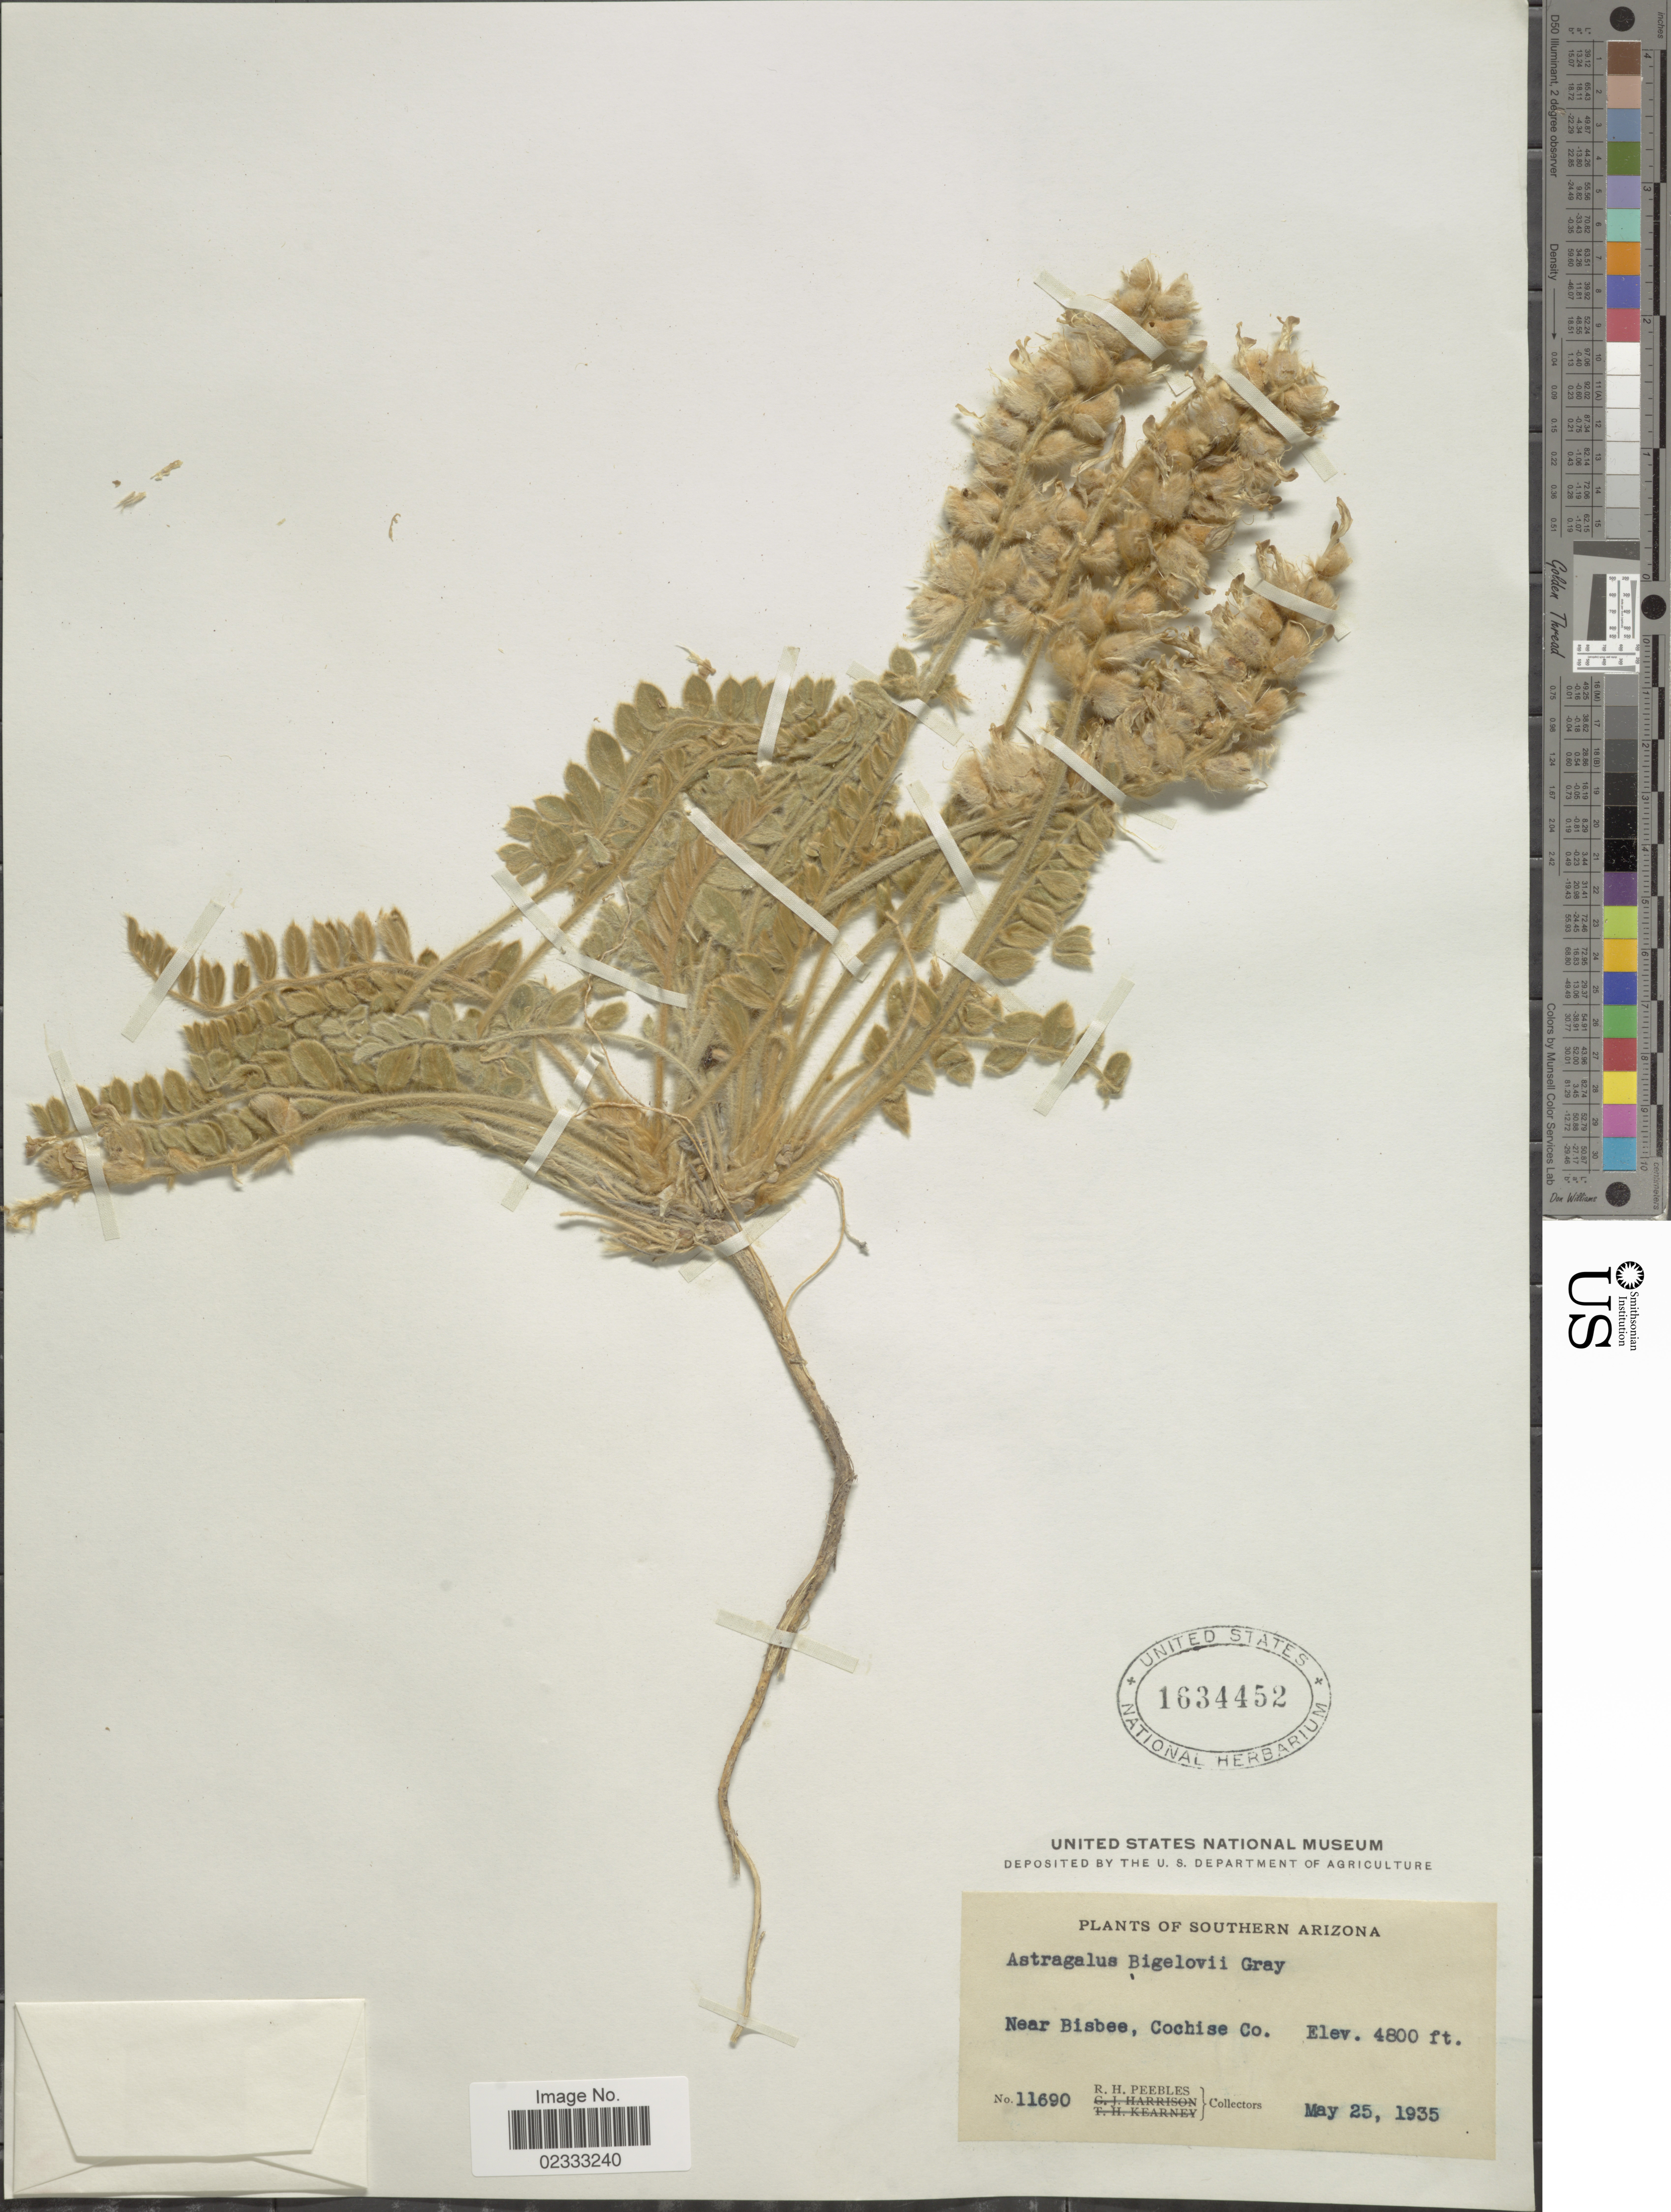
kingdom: Plantae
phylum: Tracheophyta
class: Magnoliopsida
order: Fabales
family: Fabaceae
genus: Astragalus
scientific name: Astragalus mollissimus var. bigelovii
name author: (A. Gray) Barneby ex B.L. Turner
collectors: R. H. Peebles & H. Fulton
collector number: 11690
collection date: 1935-05-25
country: United States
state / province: Arizona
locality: Southern Arizona, Near Bisbee, Cochise Co.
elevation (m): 1463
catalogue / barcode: US 1634452